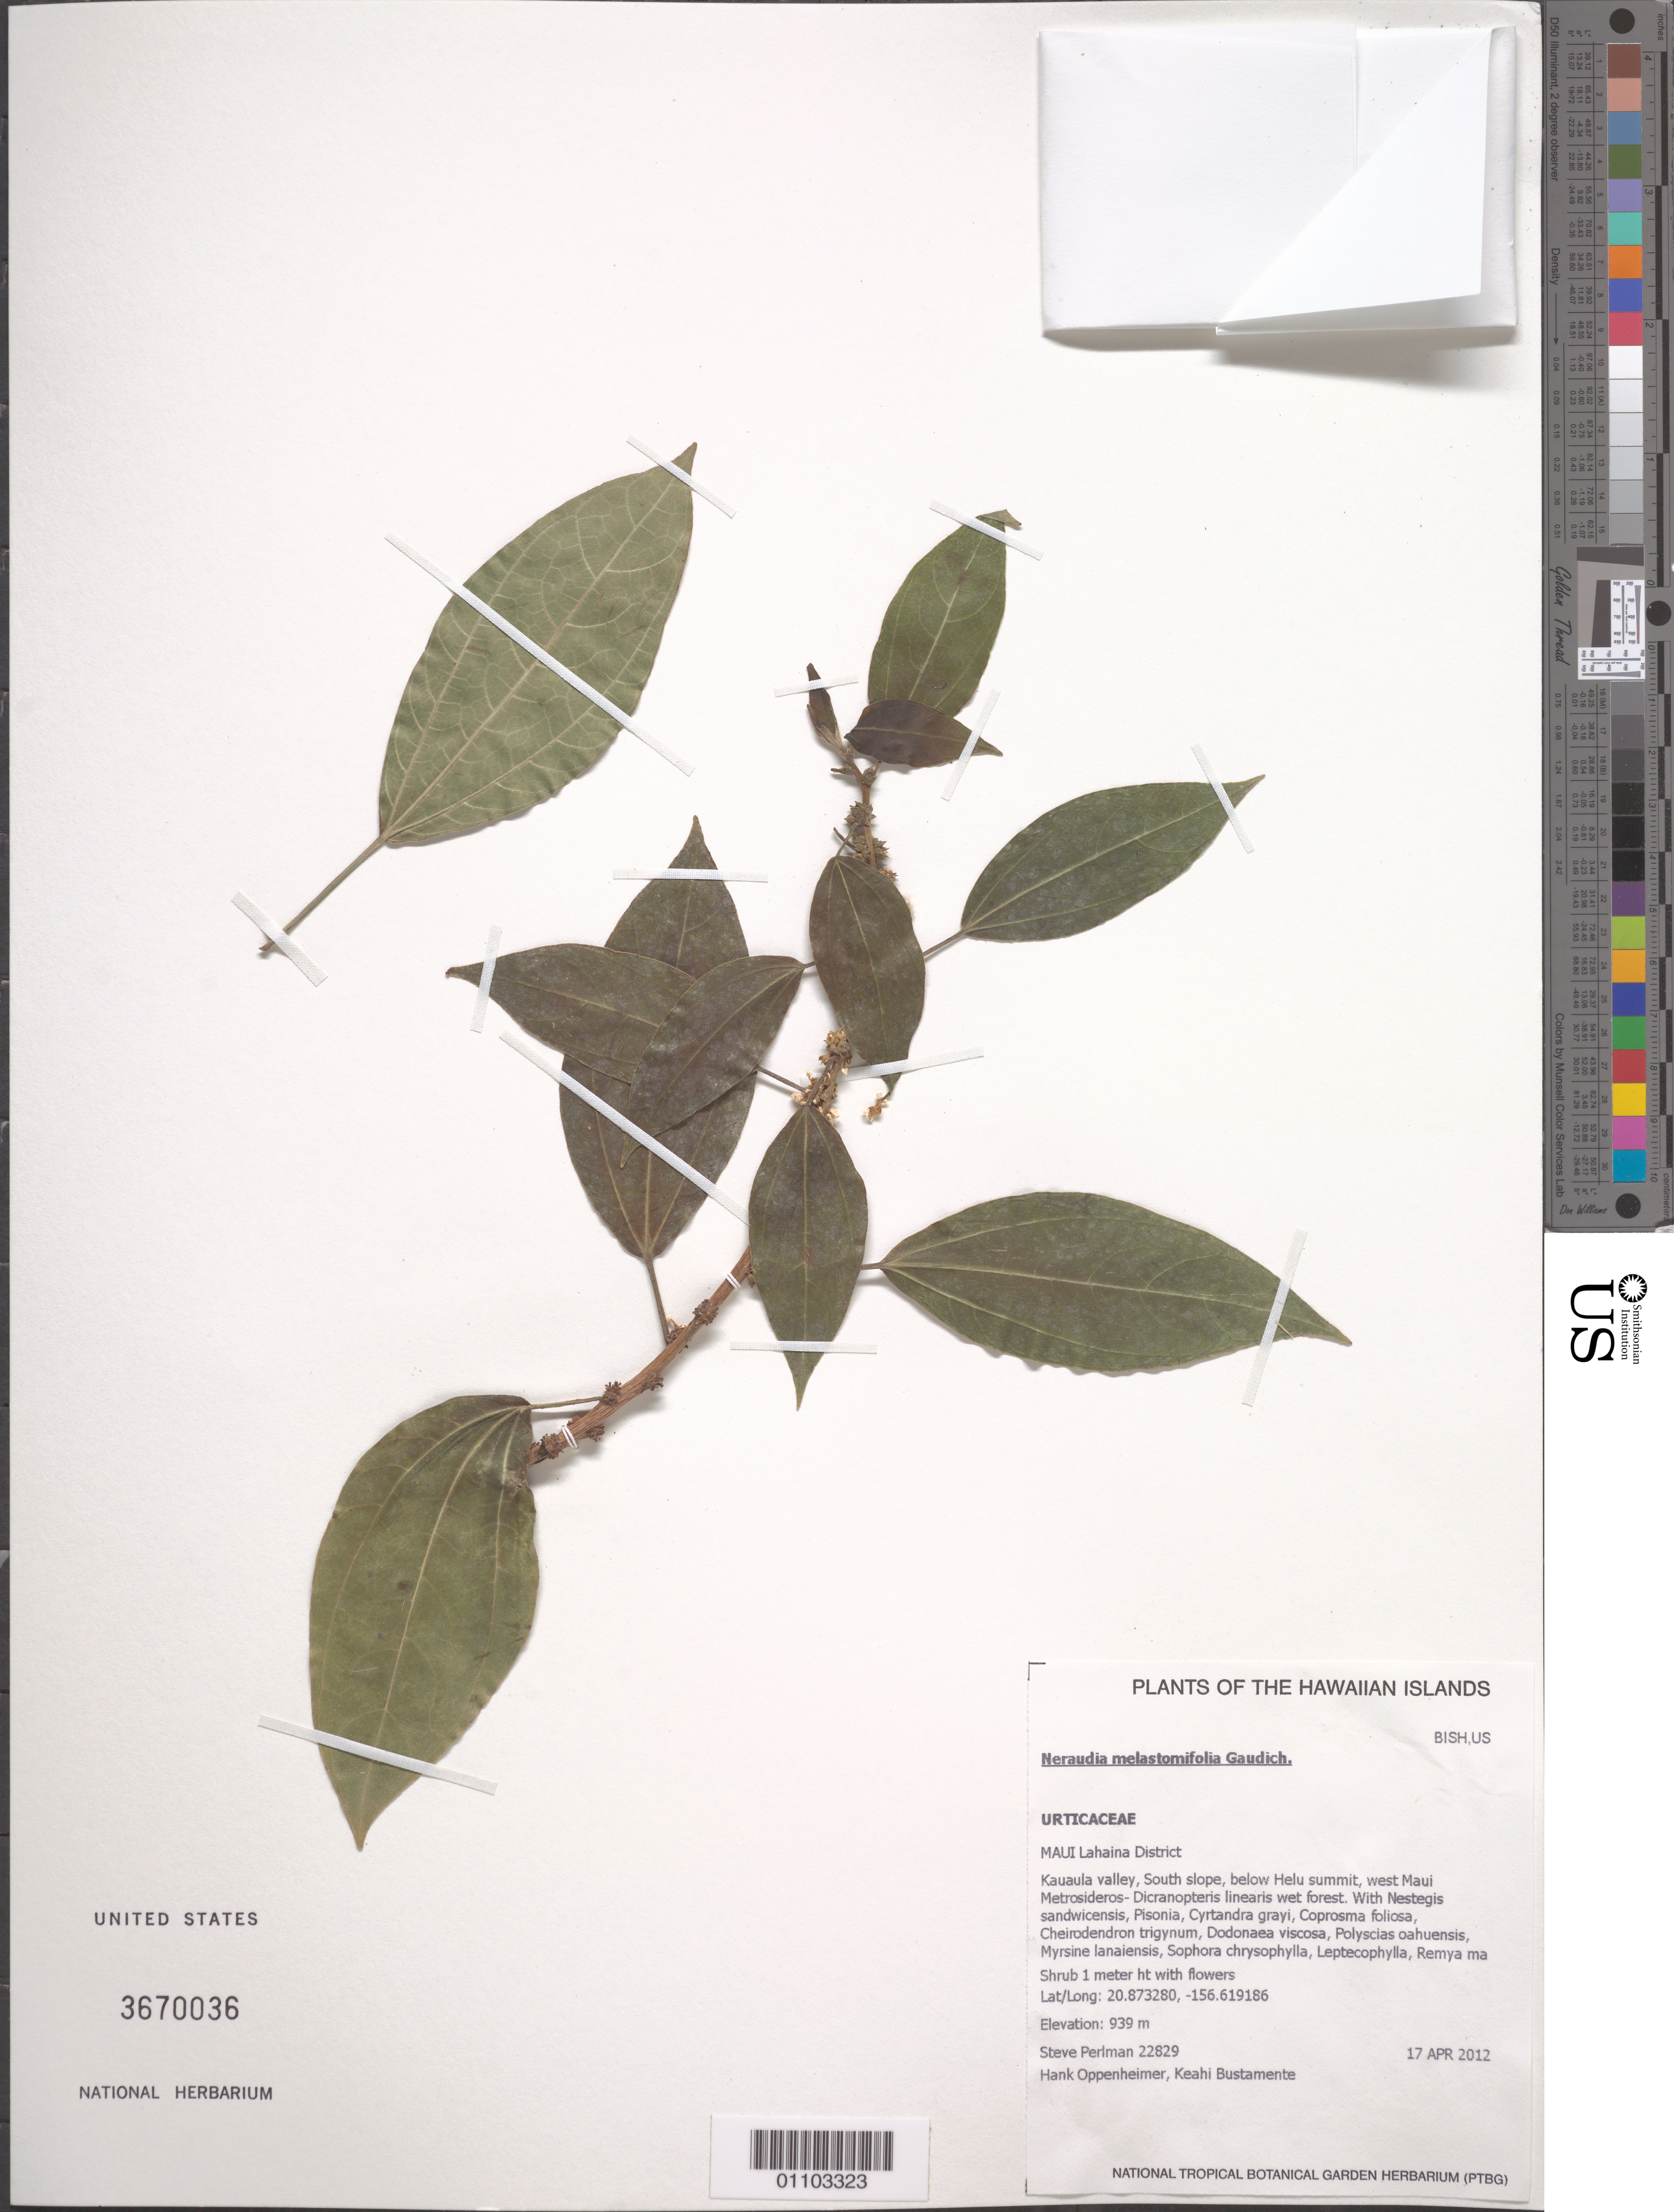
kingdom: Plantae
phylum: Tracheophyta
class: Magnoliopsida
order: Rosales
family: Urticaceae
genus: Neraudia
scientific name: Neraudia melastomifolia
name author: Gaudich.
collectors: S. P. Perlman, H. Oppenheimer & K. M. Bustamente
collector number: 22829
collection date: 2012-04-17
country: United States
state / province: Hawaii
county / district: Maui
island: Maui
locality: Maui, Lahaina Distreict. Kauaula valley, south slope, below Helu summit, west Maui.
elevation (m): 939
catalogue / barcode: US 3670036